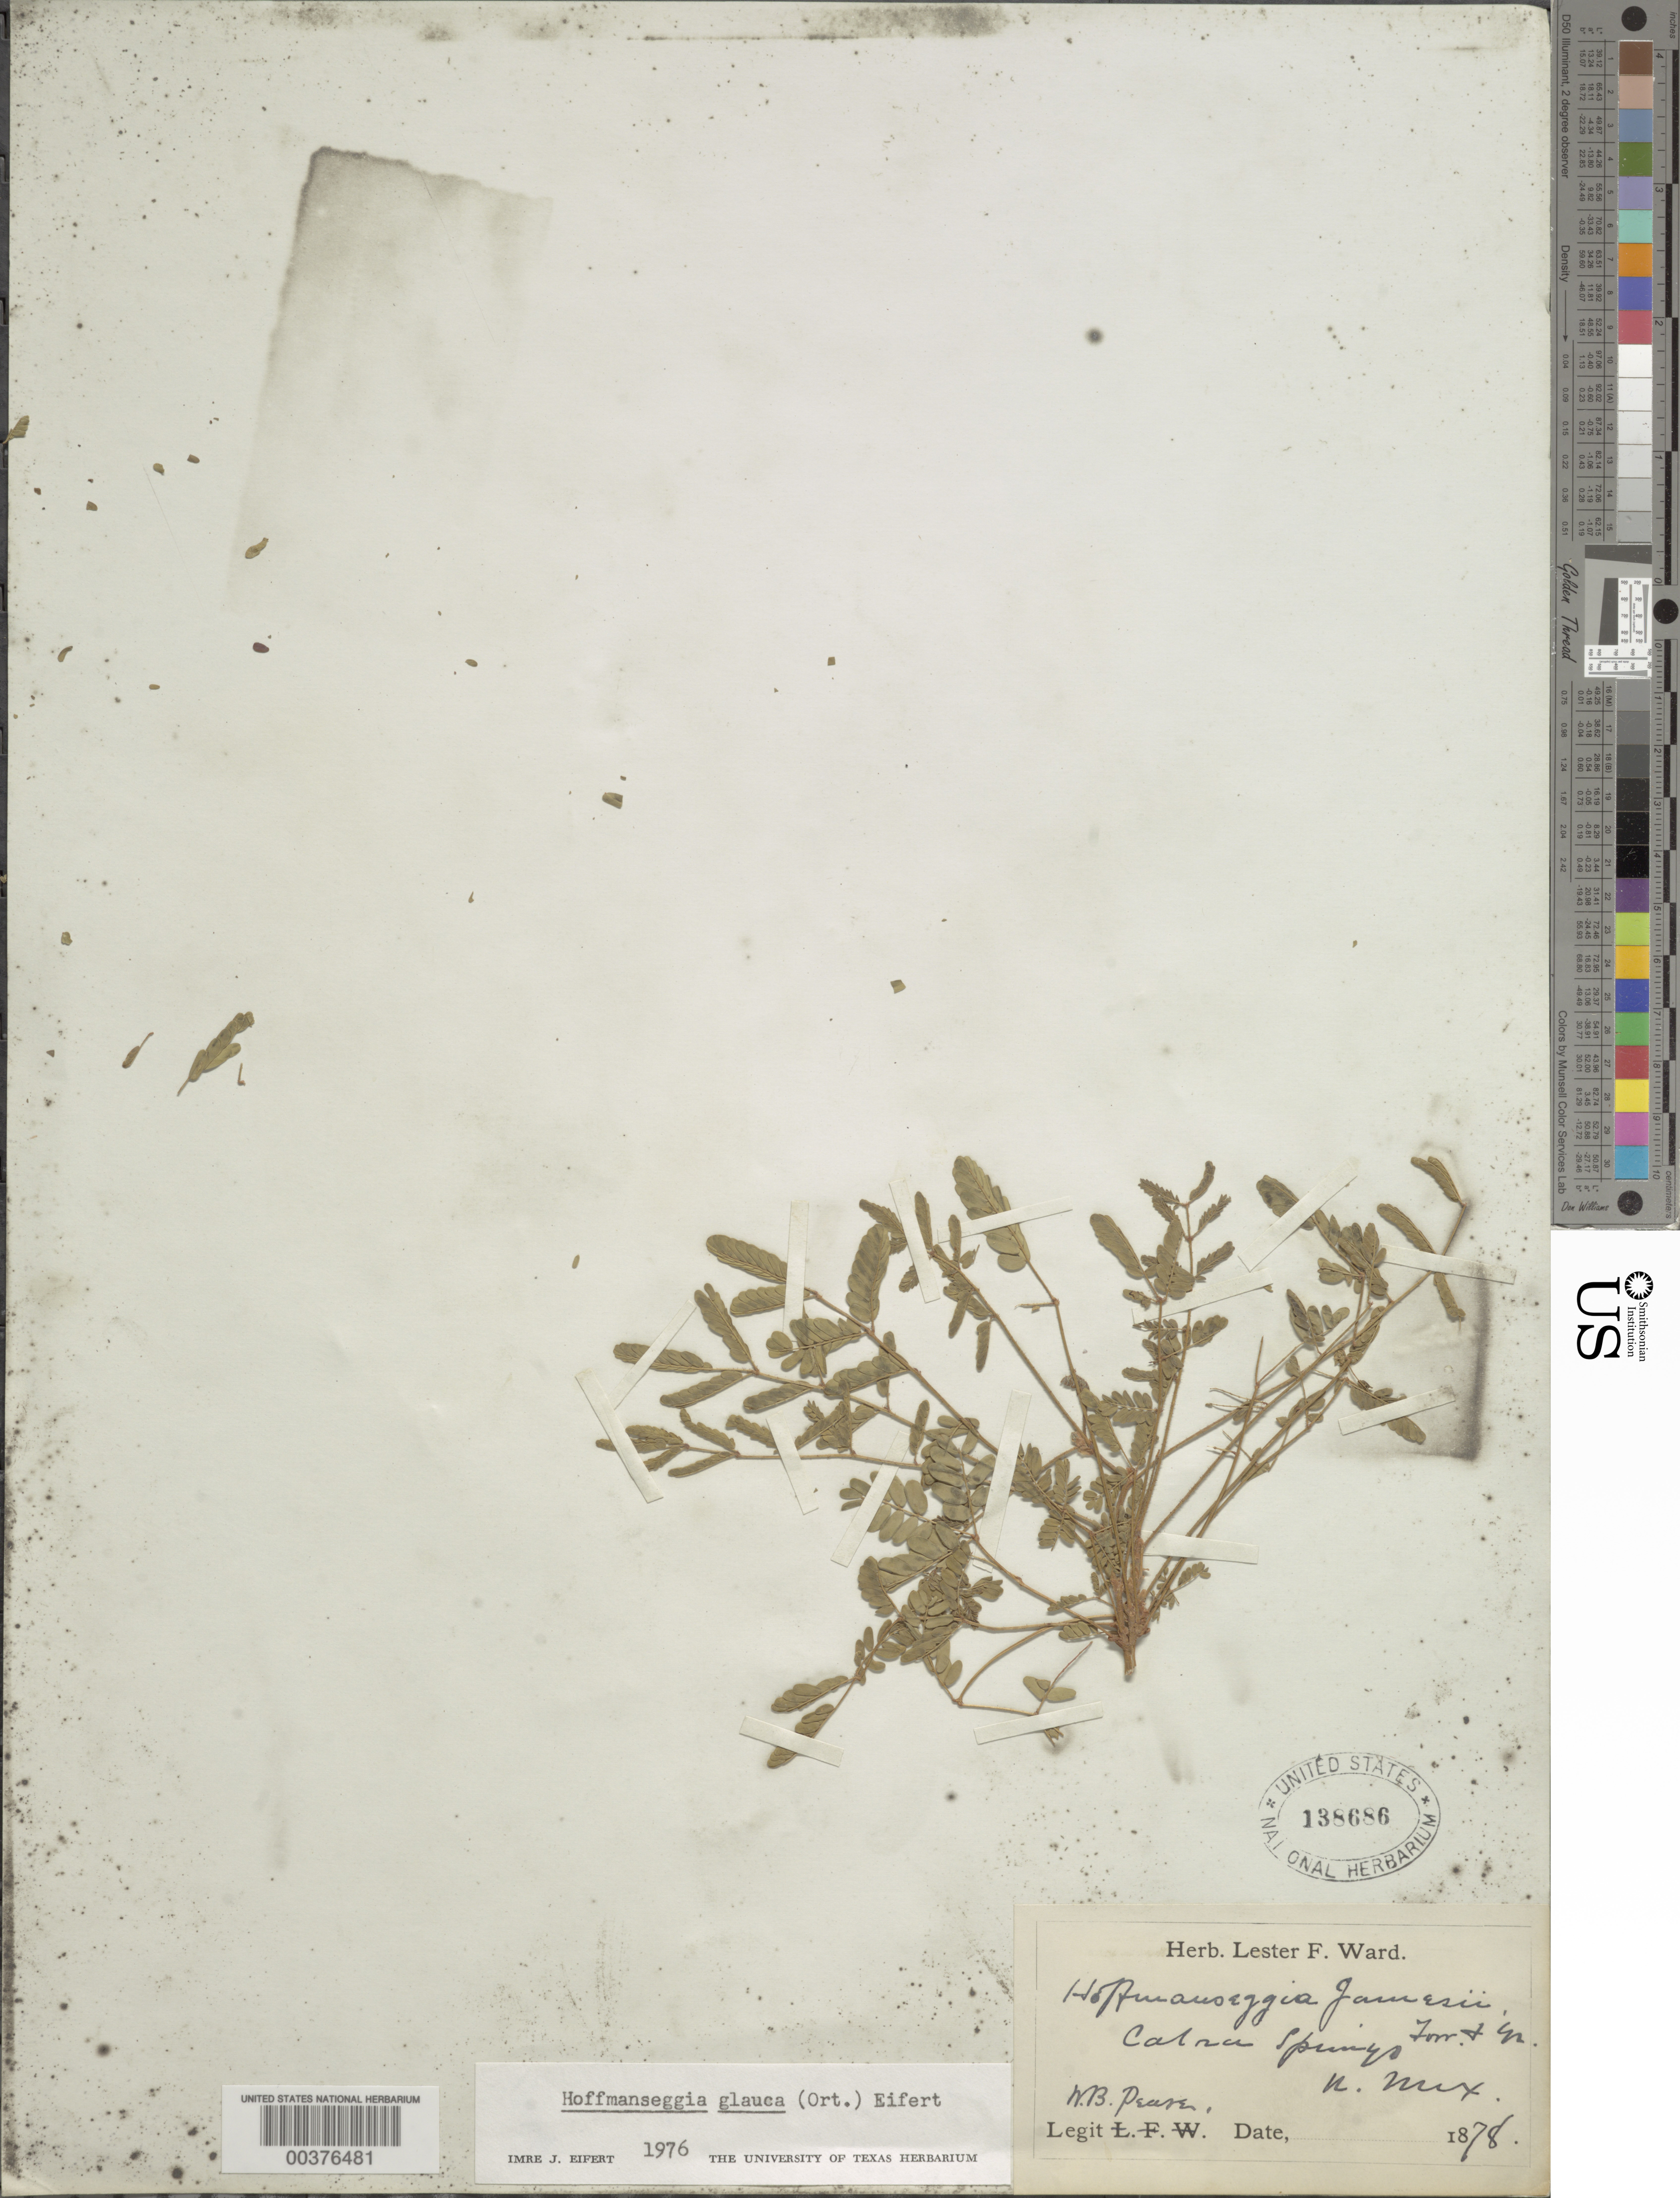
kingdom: Plantae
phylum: Tracheophyta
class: Magnoliopsida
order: Fabales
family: Fabaceae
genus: Hoffmannseggia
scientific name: Hoffmannseggia glauca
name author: (Ortega) Eifert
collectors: W. Pease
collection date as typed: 1878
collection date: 1878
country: United States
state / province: New Mexico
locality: Calra springs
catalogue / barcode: US 138686